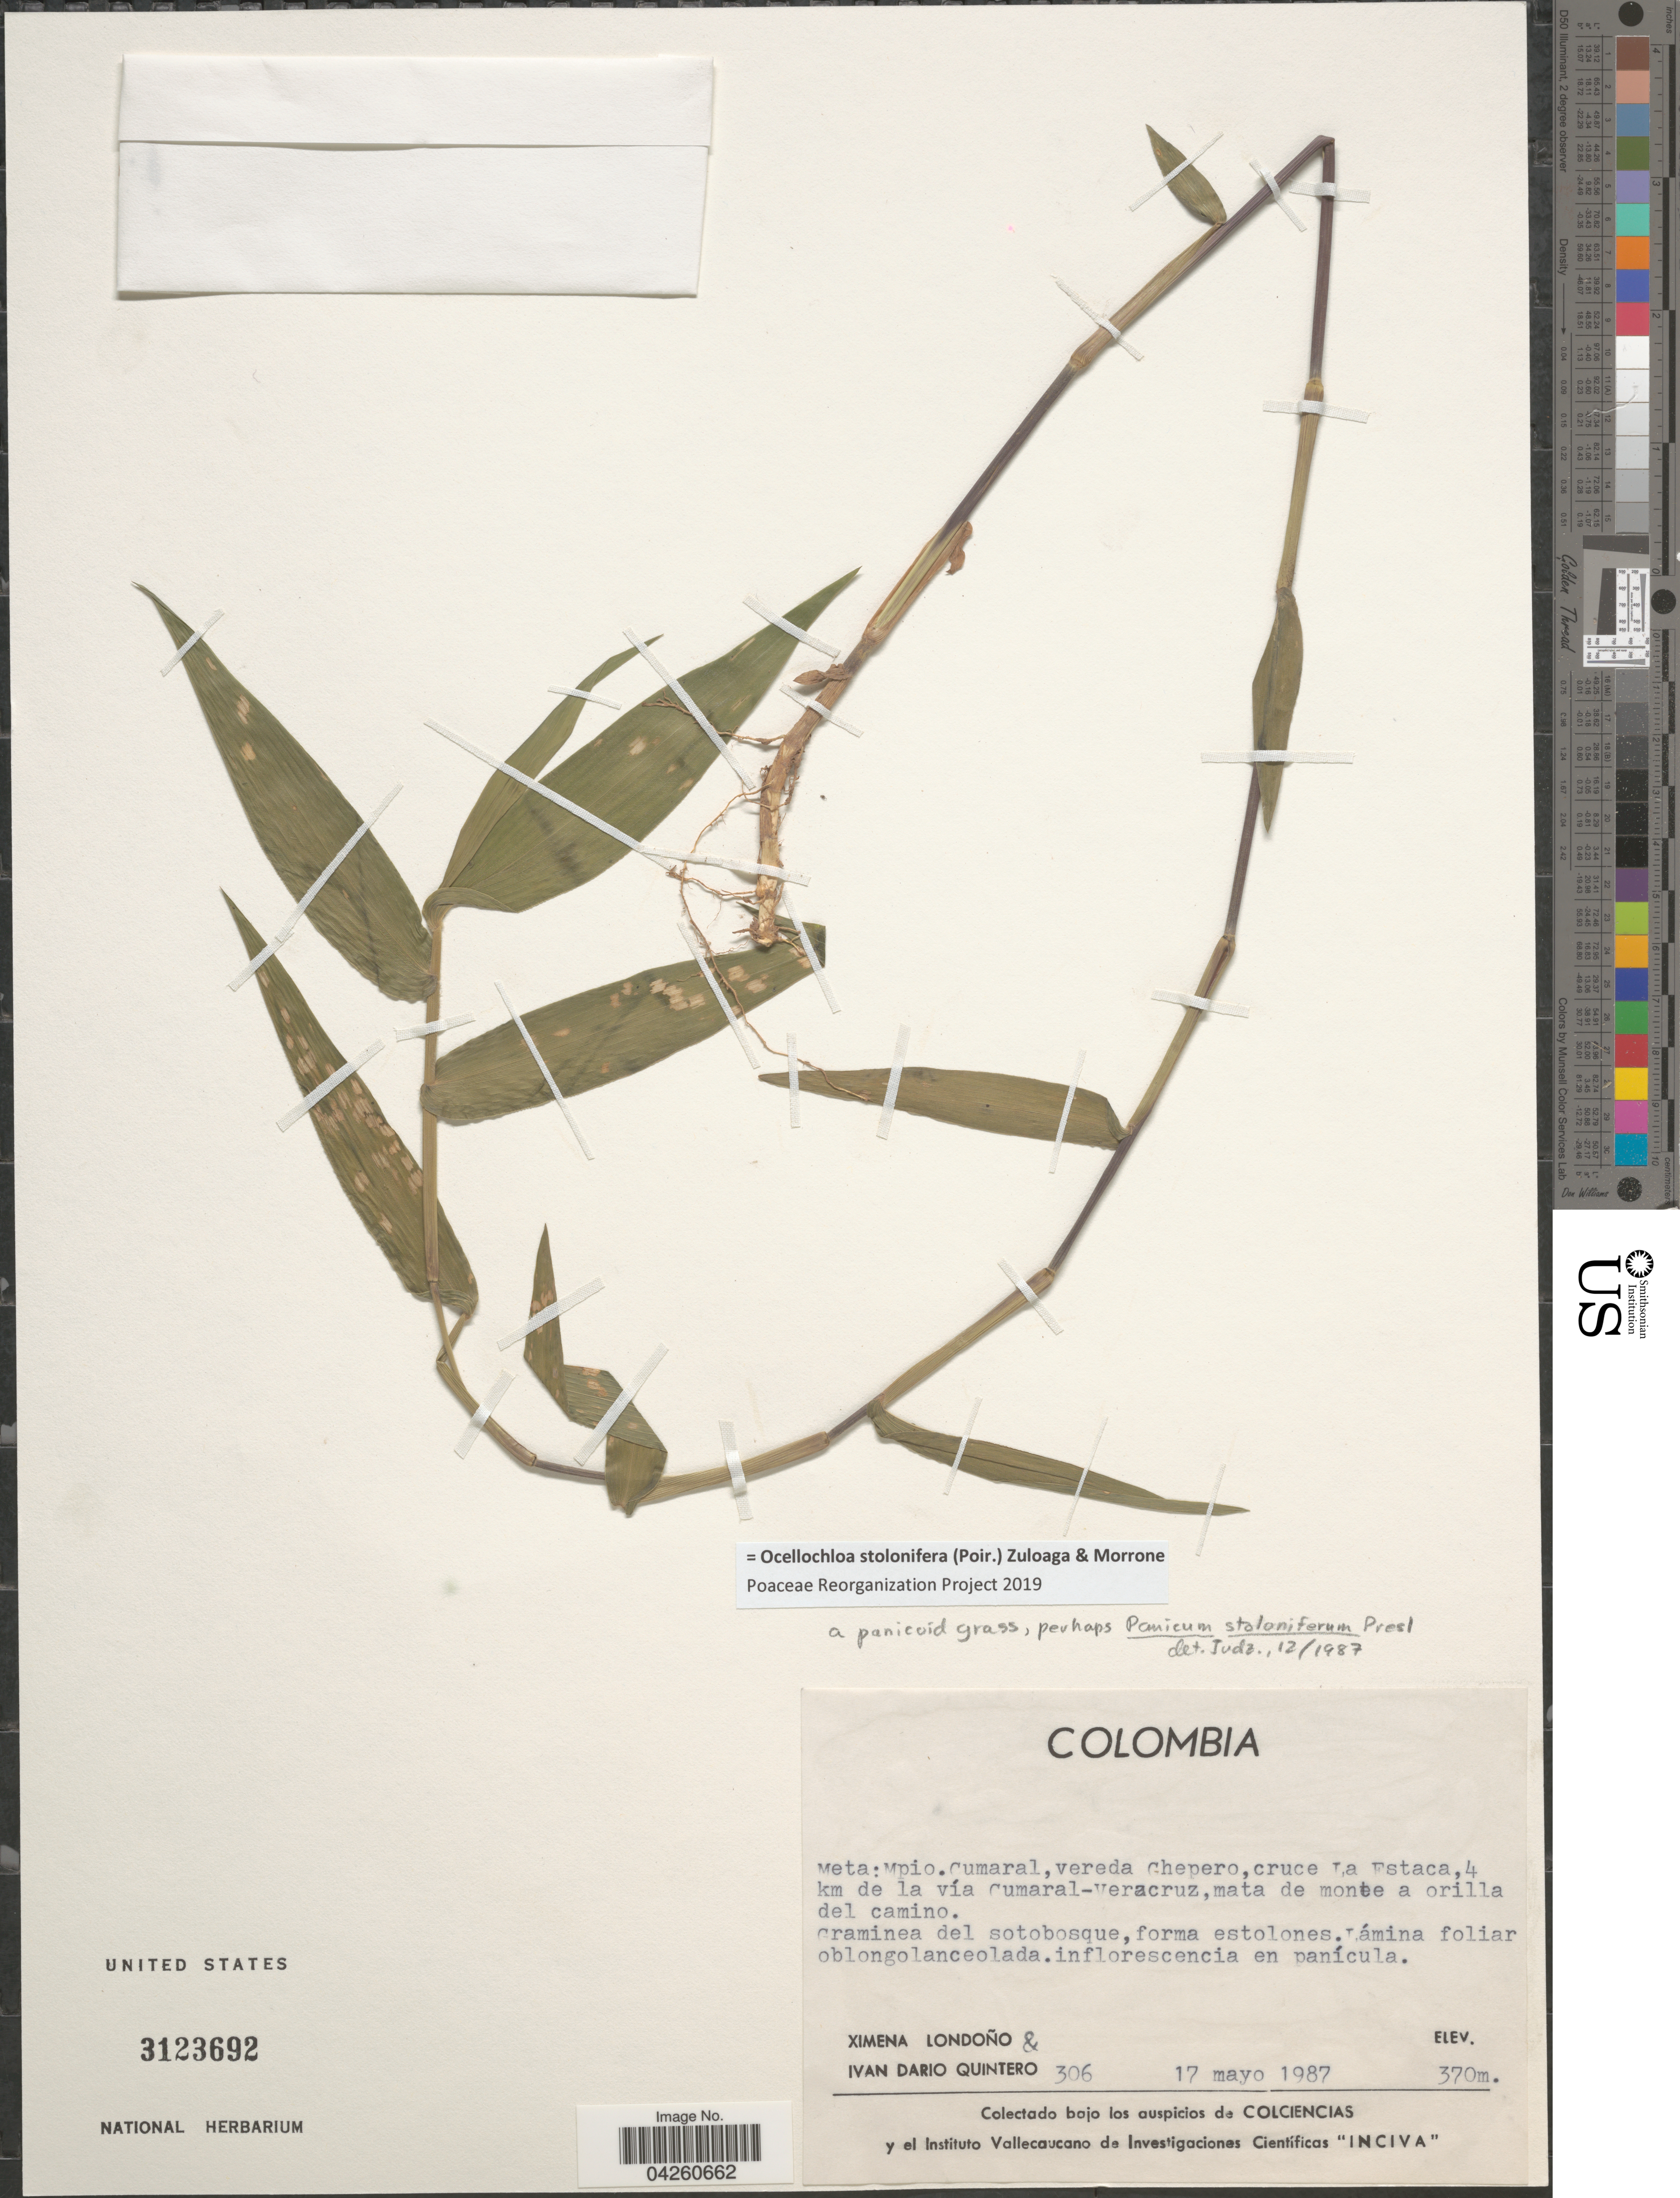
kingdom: Plantae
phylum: Tracheophyta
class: Liliopsida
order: Poales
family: Poaceae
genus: Ocellochloa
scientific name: Ocellochloa stolonifera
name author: (Poir.) Zuloaga & Morrone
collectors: X. Londoño & I. Quintero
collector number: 306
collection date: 1987-05-17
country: Colombia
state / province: Meta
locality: Mpio. Cumaral, vereda Chepero, cruce La Estaca, 4 km de la vía Cumaral-Veracruz, mata de monte a orilla del camino.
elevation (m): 370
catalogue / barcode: US 3123692